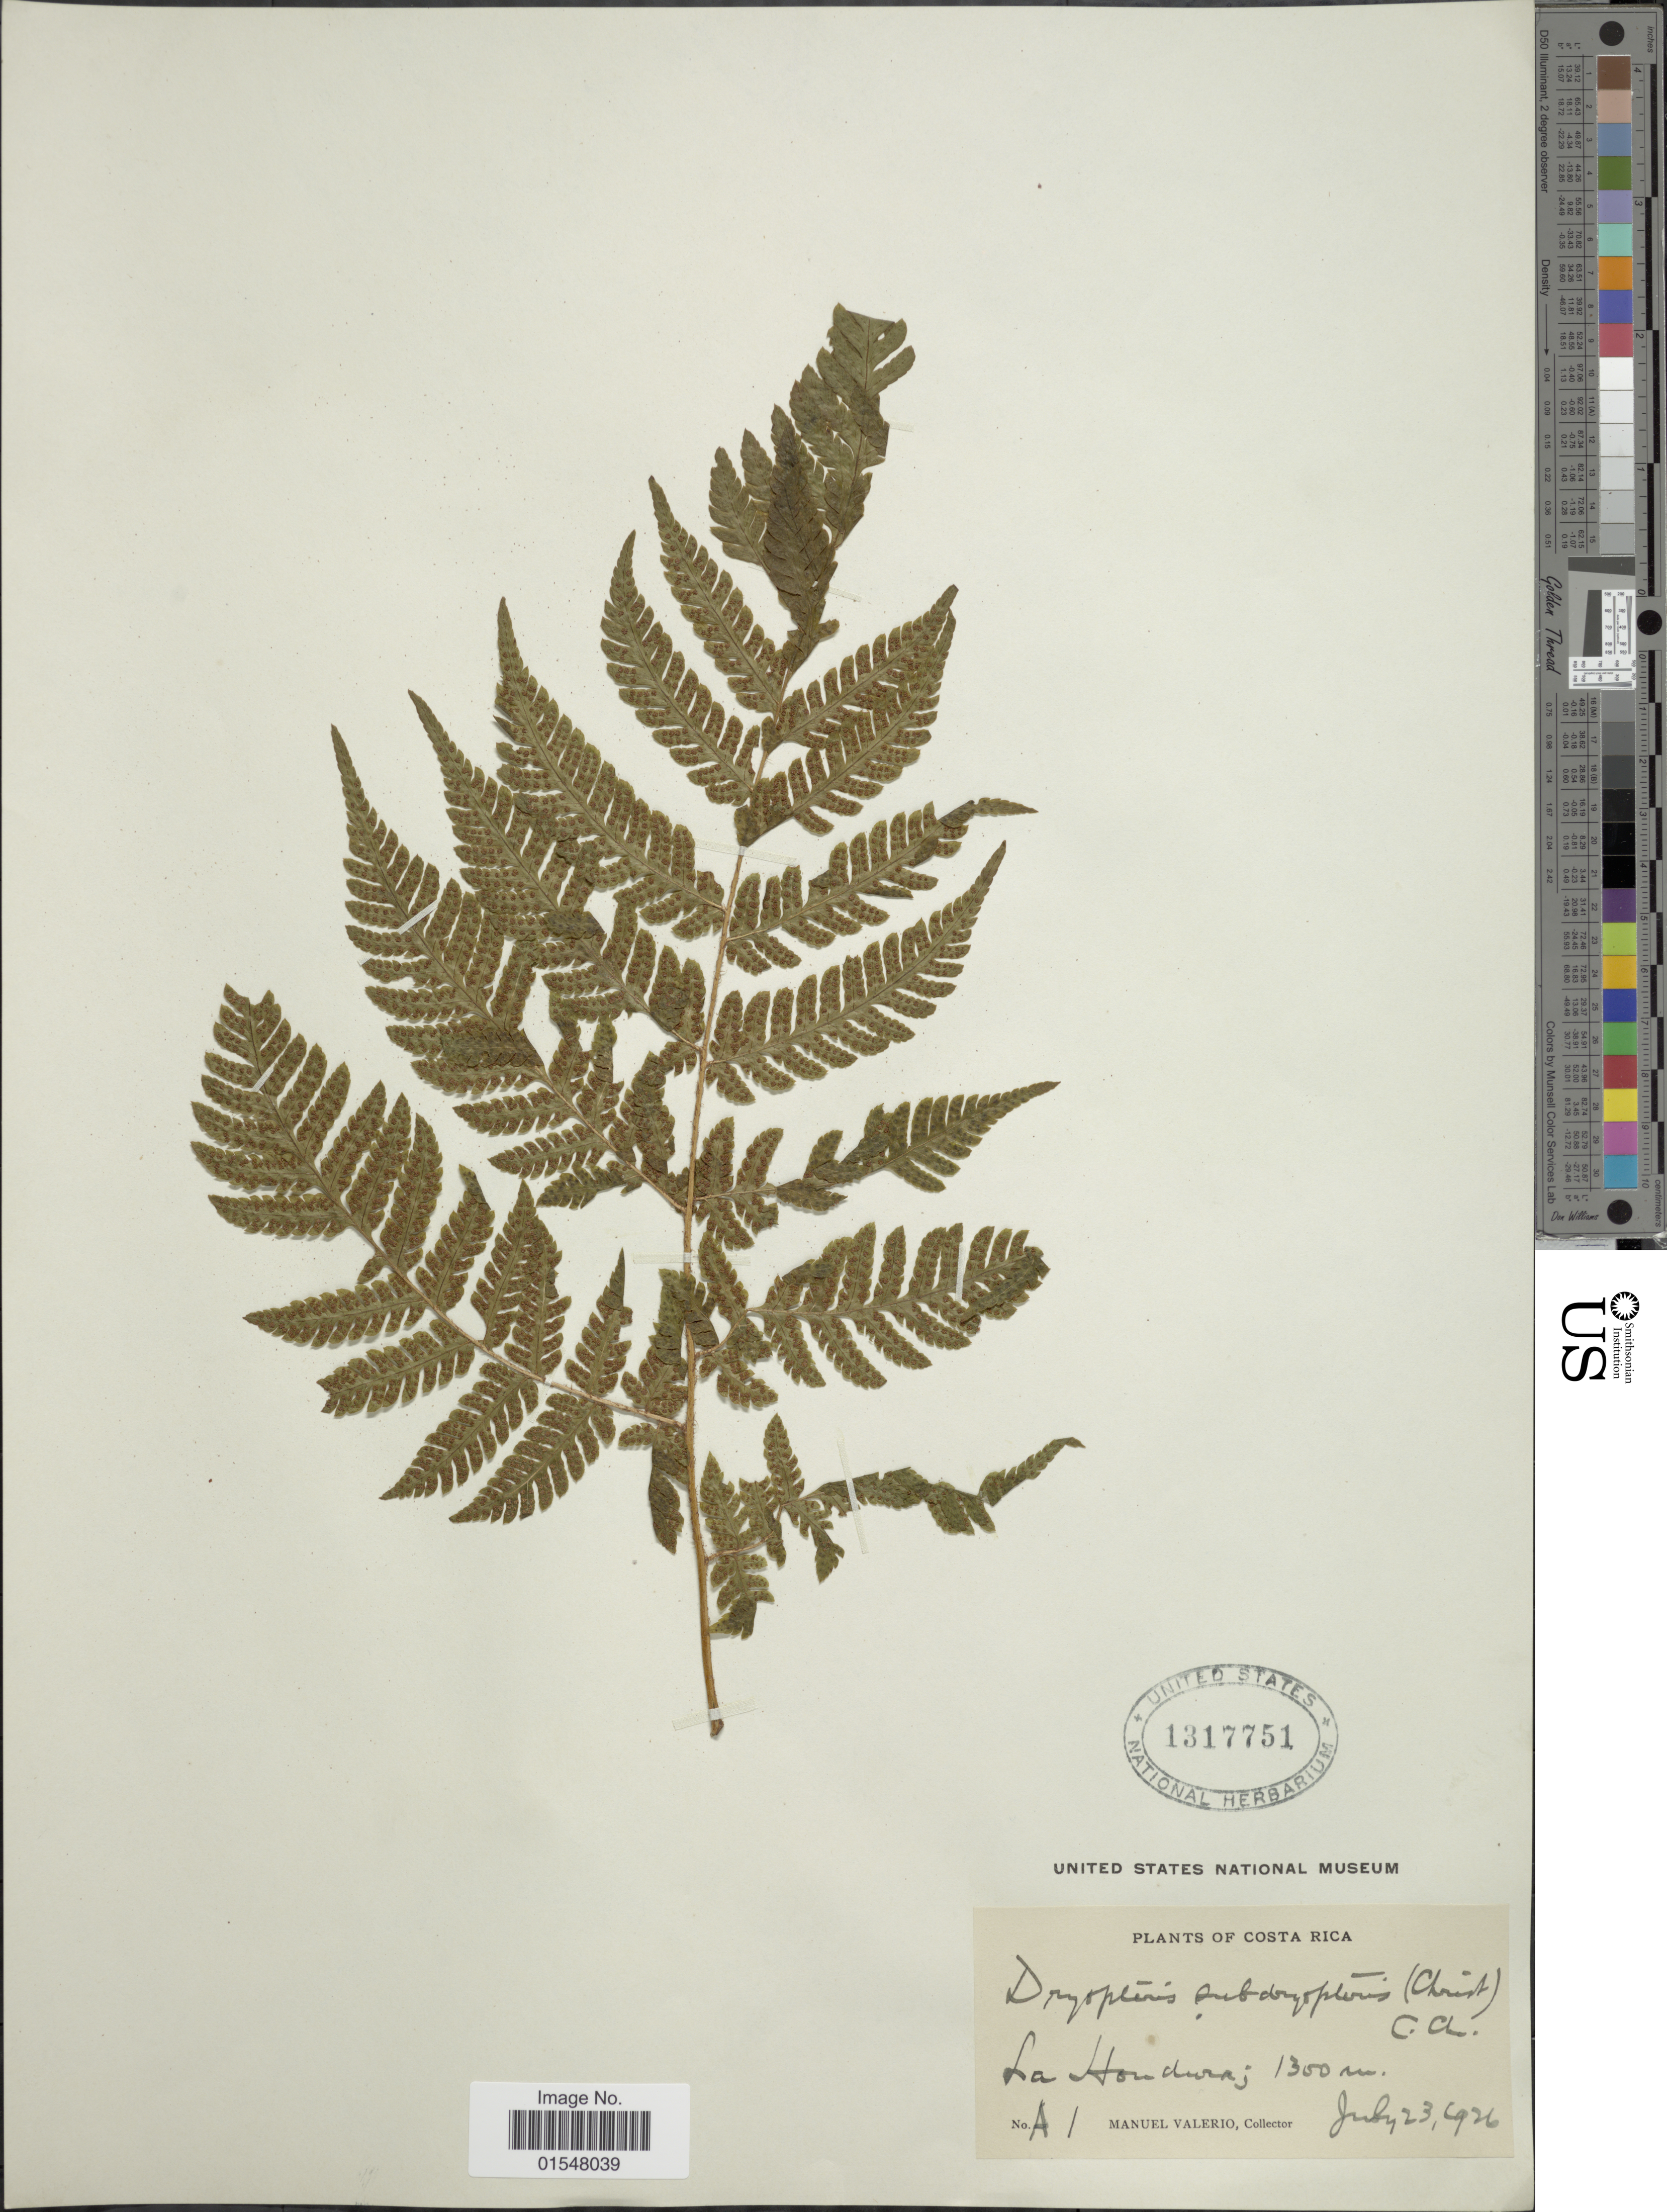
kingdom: Plantae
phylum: Tracheophyta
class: Polypodiopsida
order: Polypodiales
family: Dryopteridaceae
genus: Ctenitis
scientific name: Ctenitis subdryopteris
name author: (Christ) Lellinger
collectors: M. Valerio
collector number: A1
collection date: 1926-07-23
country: Costa Rica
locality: La Hondura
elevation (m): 1300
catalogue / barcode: US 1317751